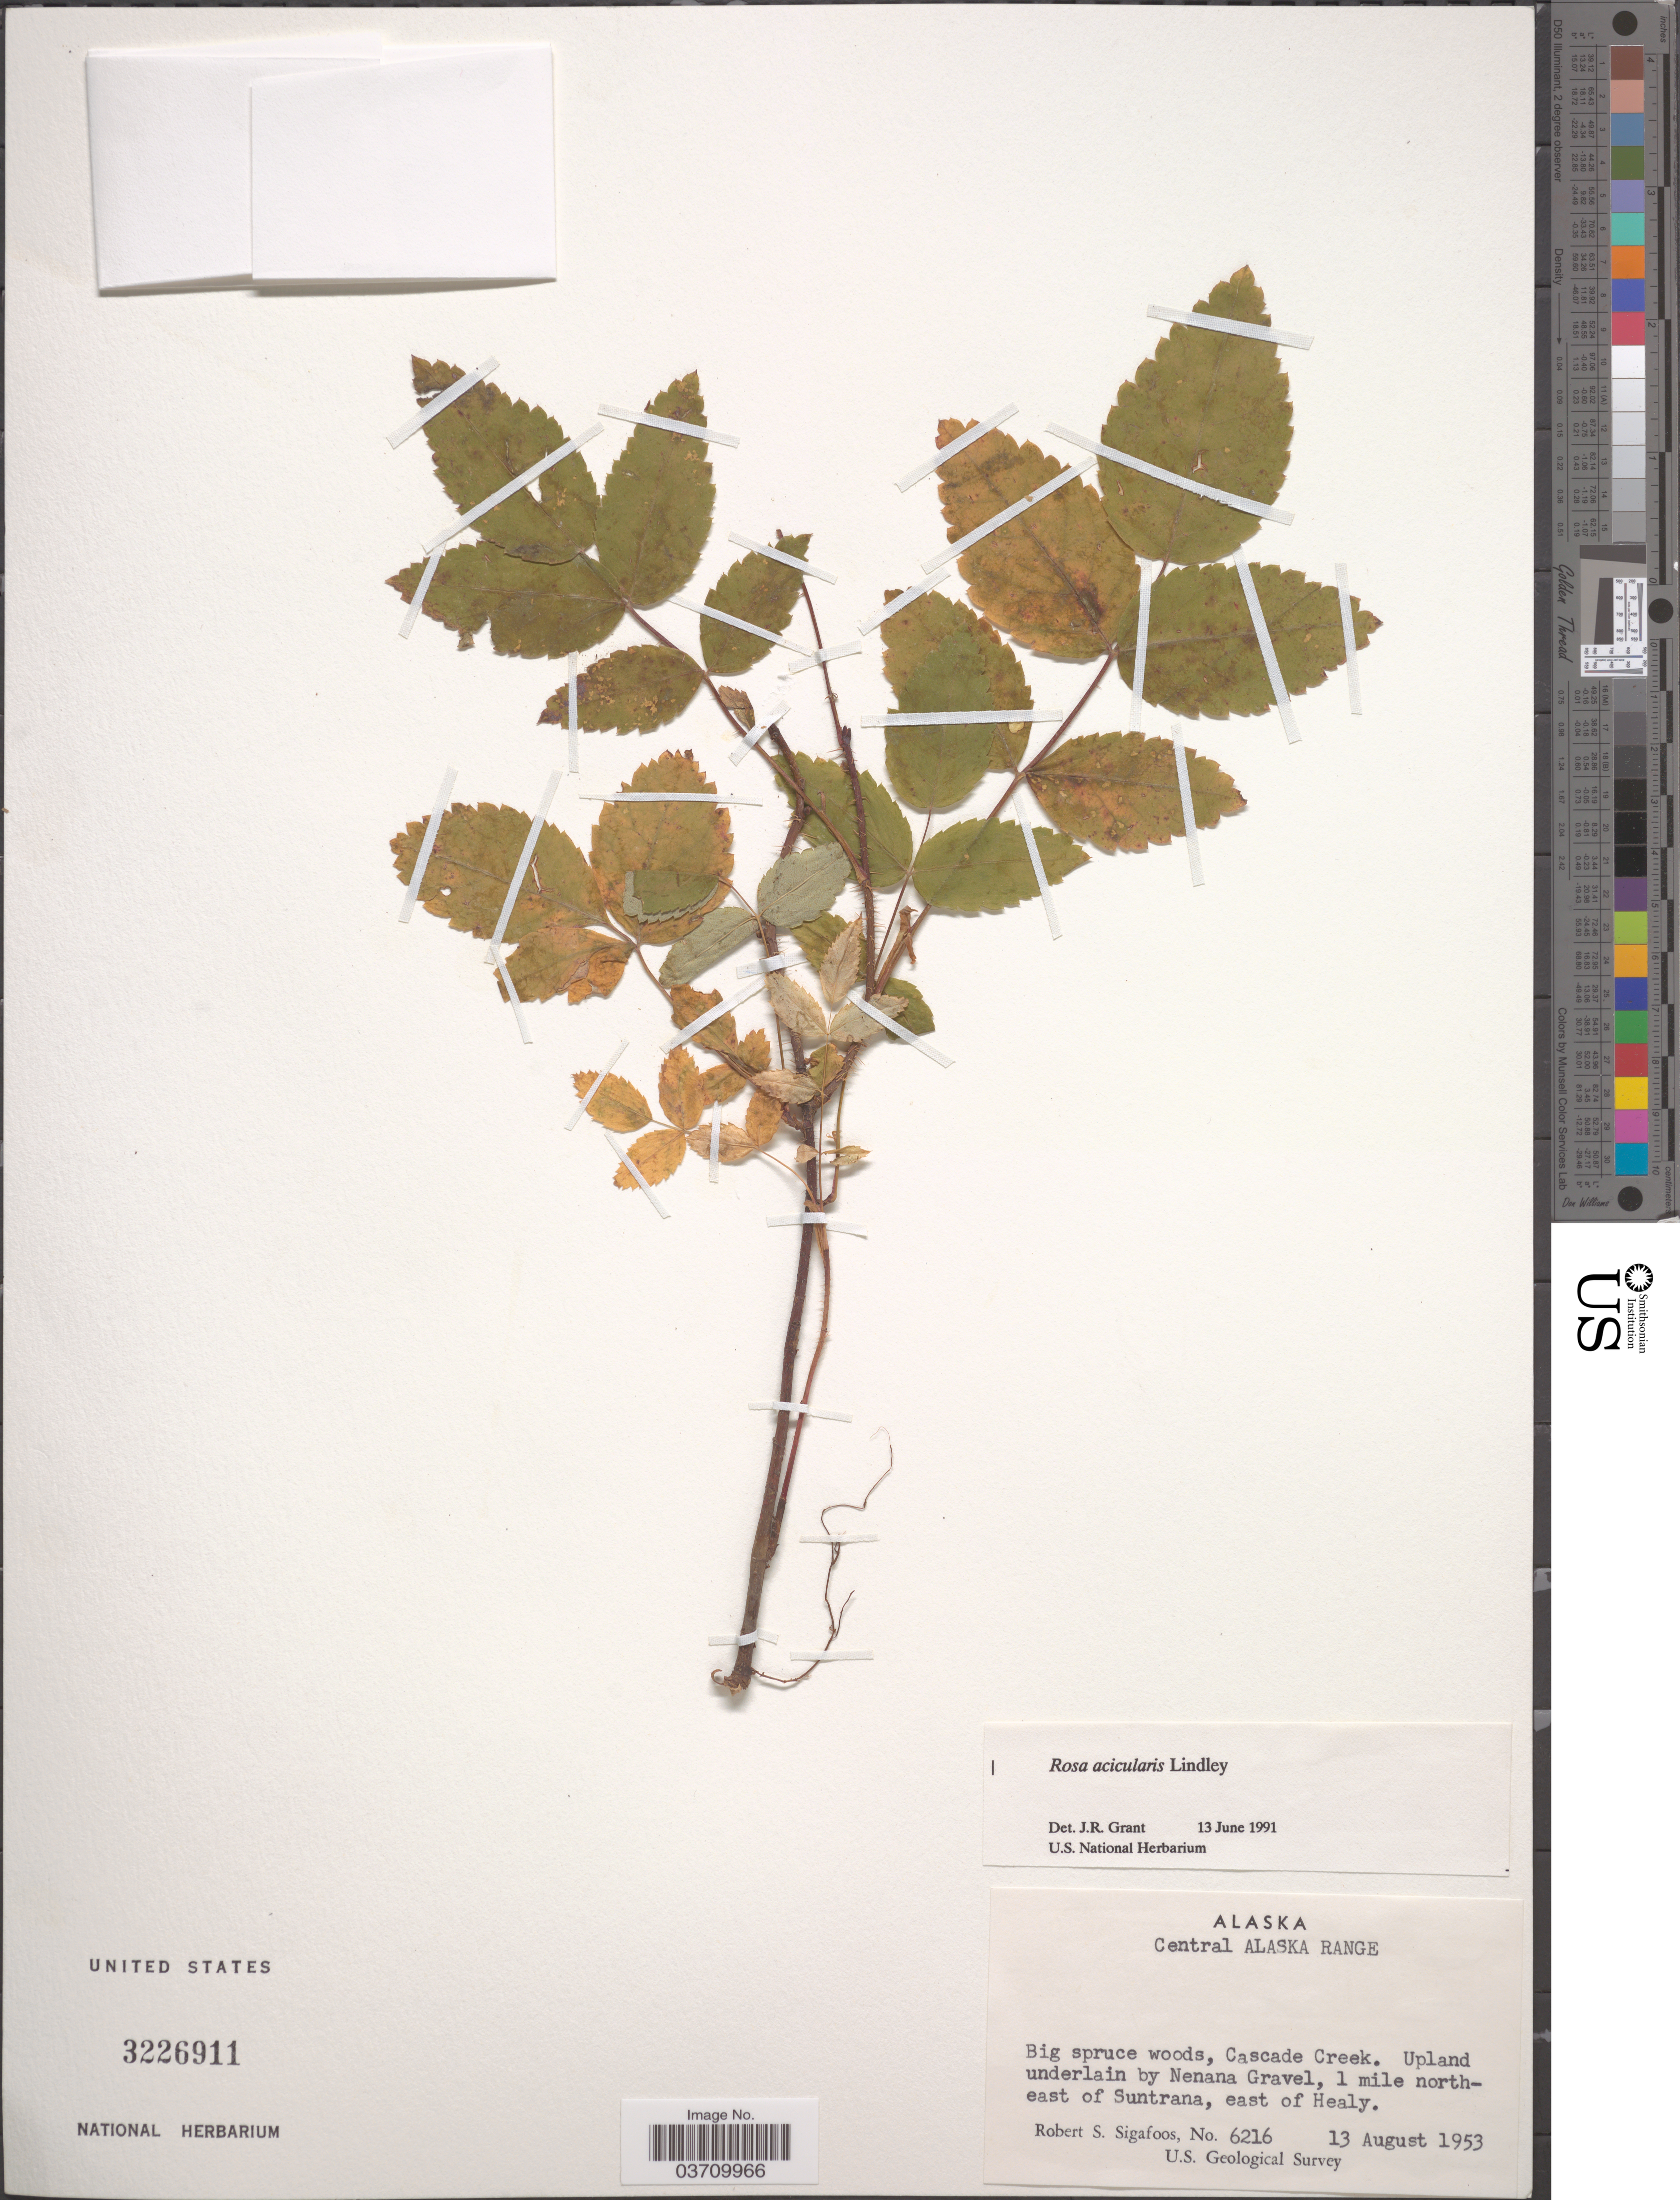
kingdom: Plantae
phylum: Tracheophyta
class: Magnoliopsida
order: Rosales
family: Rosaceae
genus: Rosa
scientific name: Rosa acicularis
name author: Lindl.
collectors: R. Sigafoos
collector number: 6216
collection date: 1953-08-13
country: United States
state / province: Alaska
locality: Central Alaska Range. Cascade Creek. Upland underlain by Nenana Gravel, 1 mile northeast of Suntrana, east of Healy.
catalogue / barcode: US 3226911